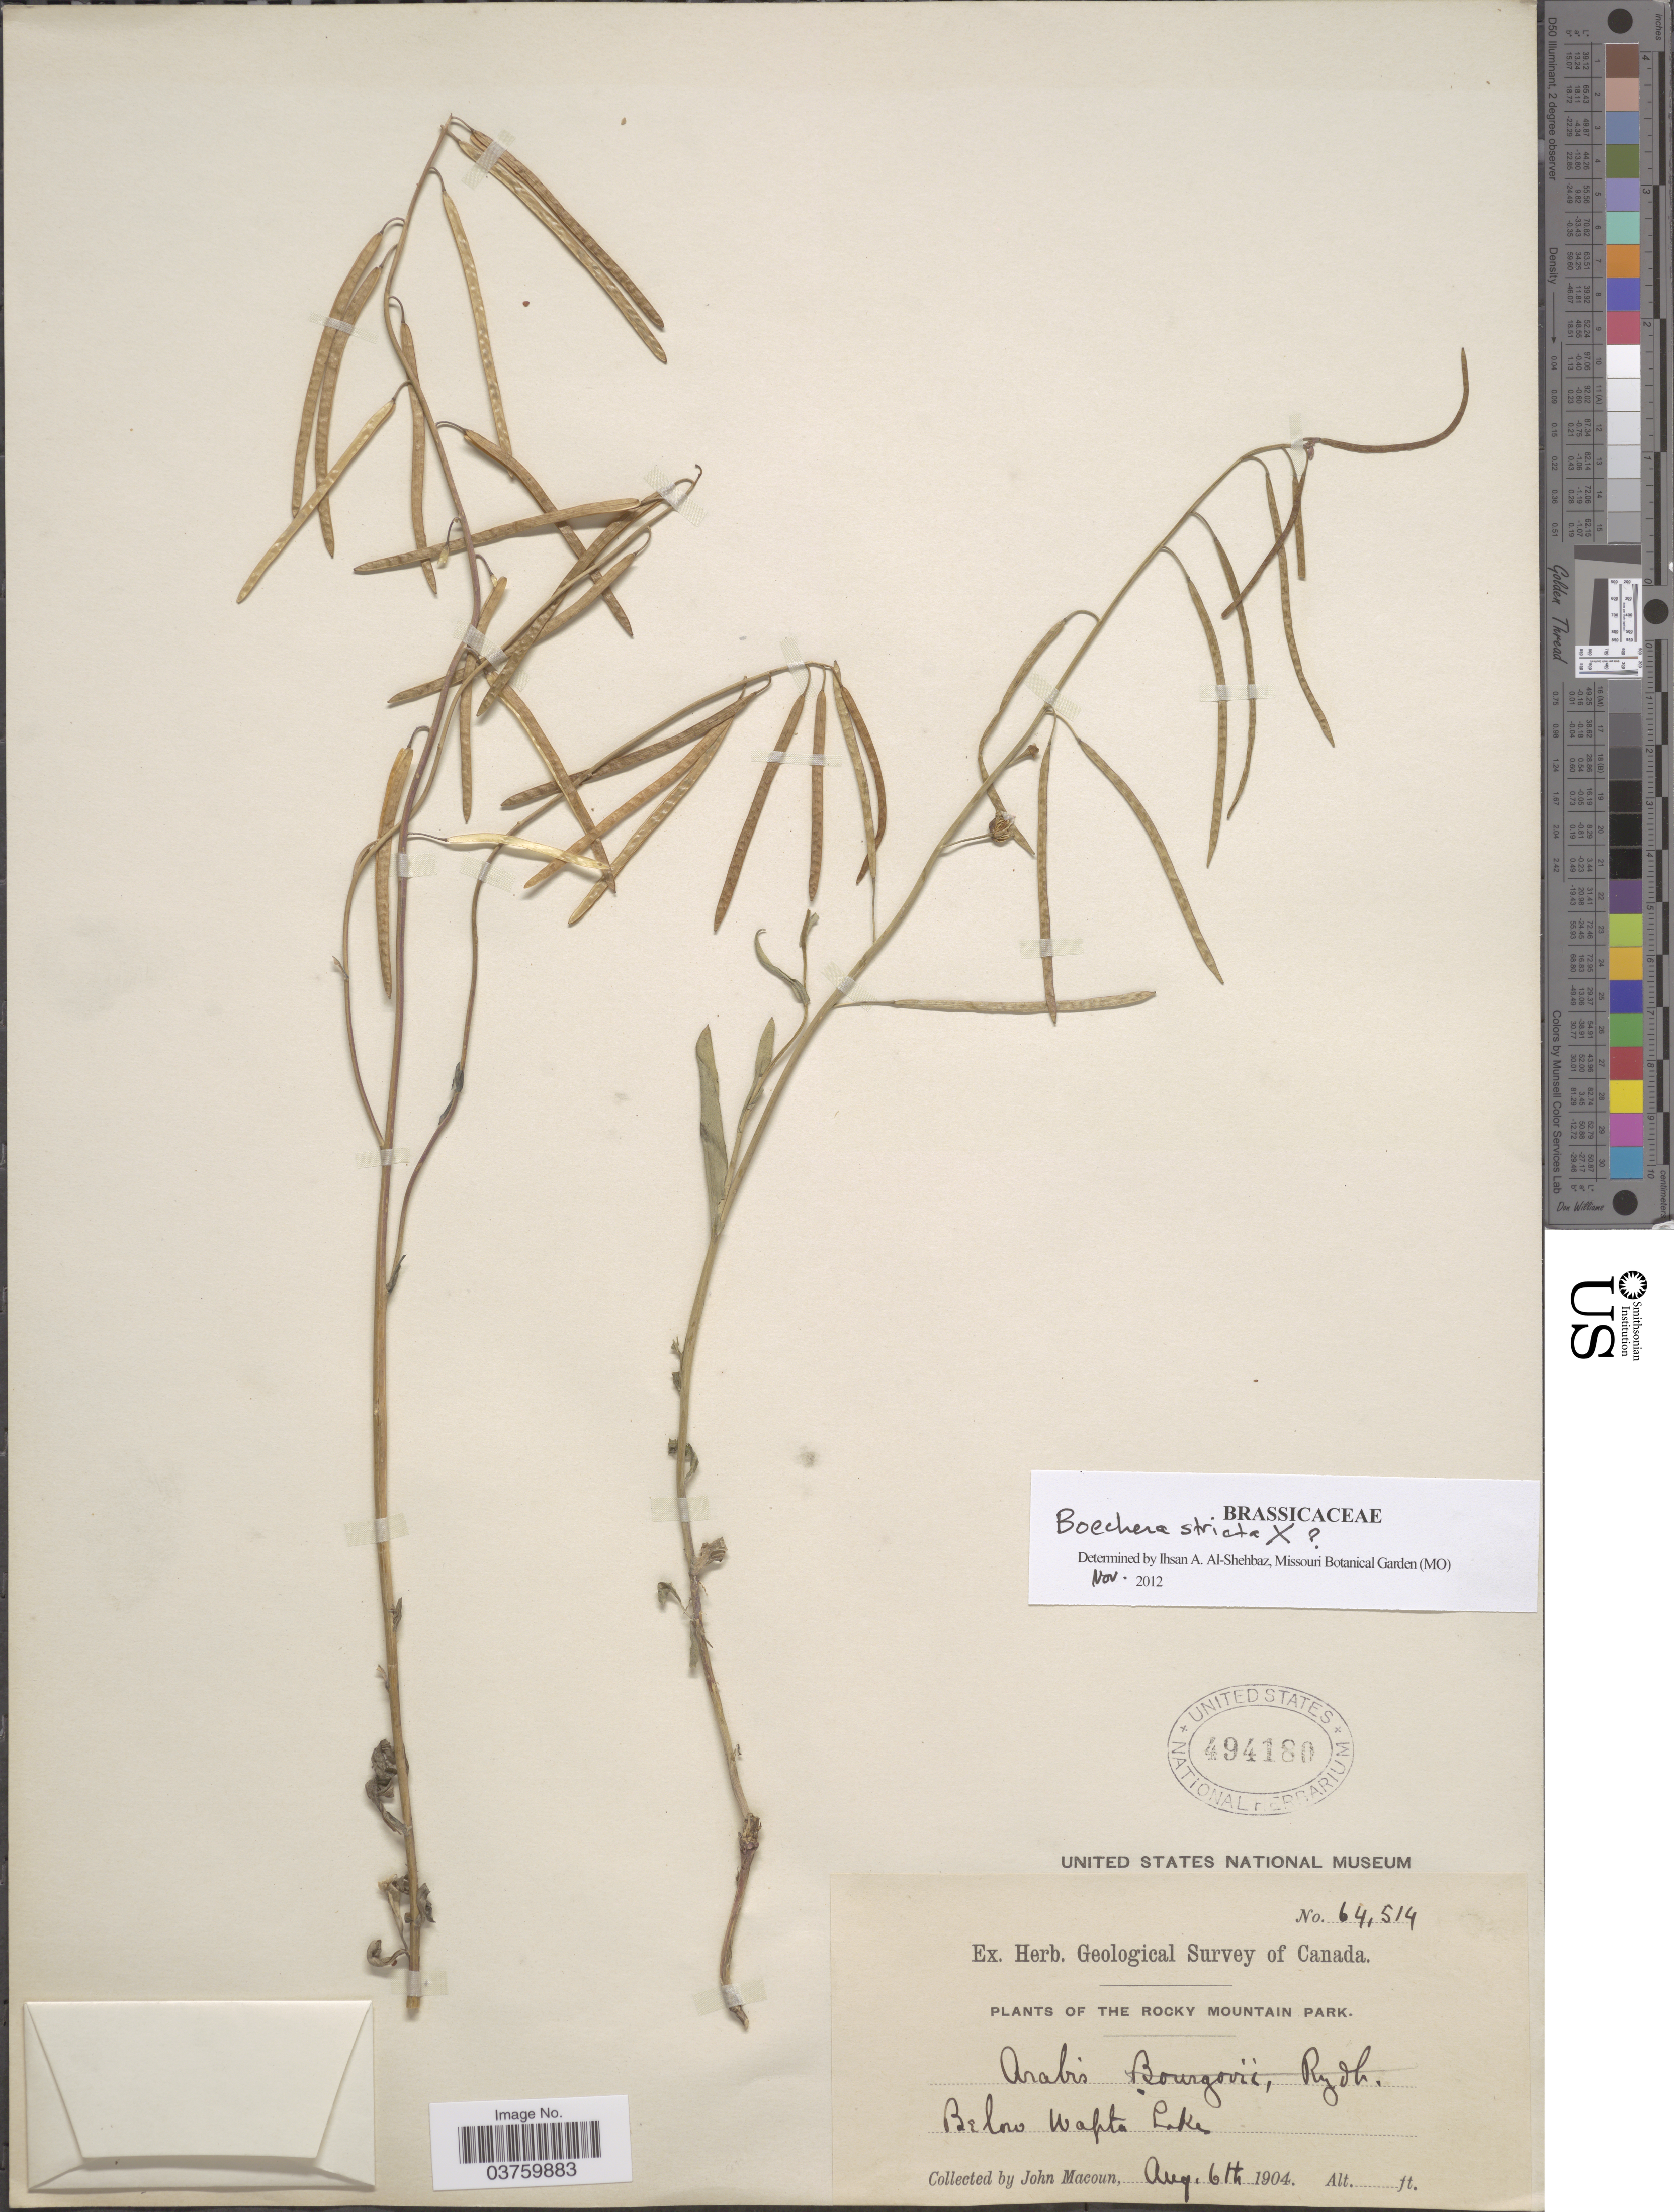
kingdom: Plantae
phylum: Tracheophyta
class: Magnoliopsida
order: Brassicales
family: Brassicaceae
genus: Boechera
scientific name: Boechera stricta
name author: (Graham) Al-Shehbaz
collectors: J. Macoun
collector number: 64514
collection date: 1904-08-06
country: Canada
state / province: British Columbia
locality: The Rocky Mountain Park. Below Wapta Lake.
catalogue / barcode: US 494180